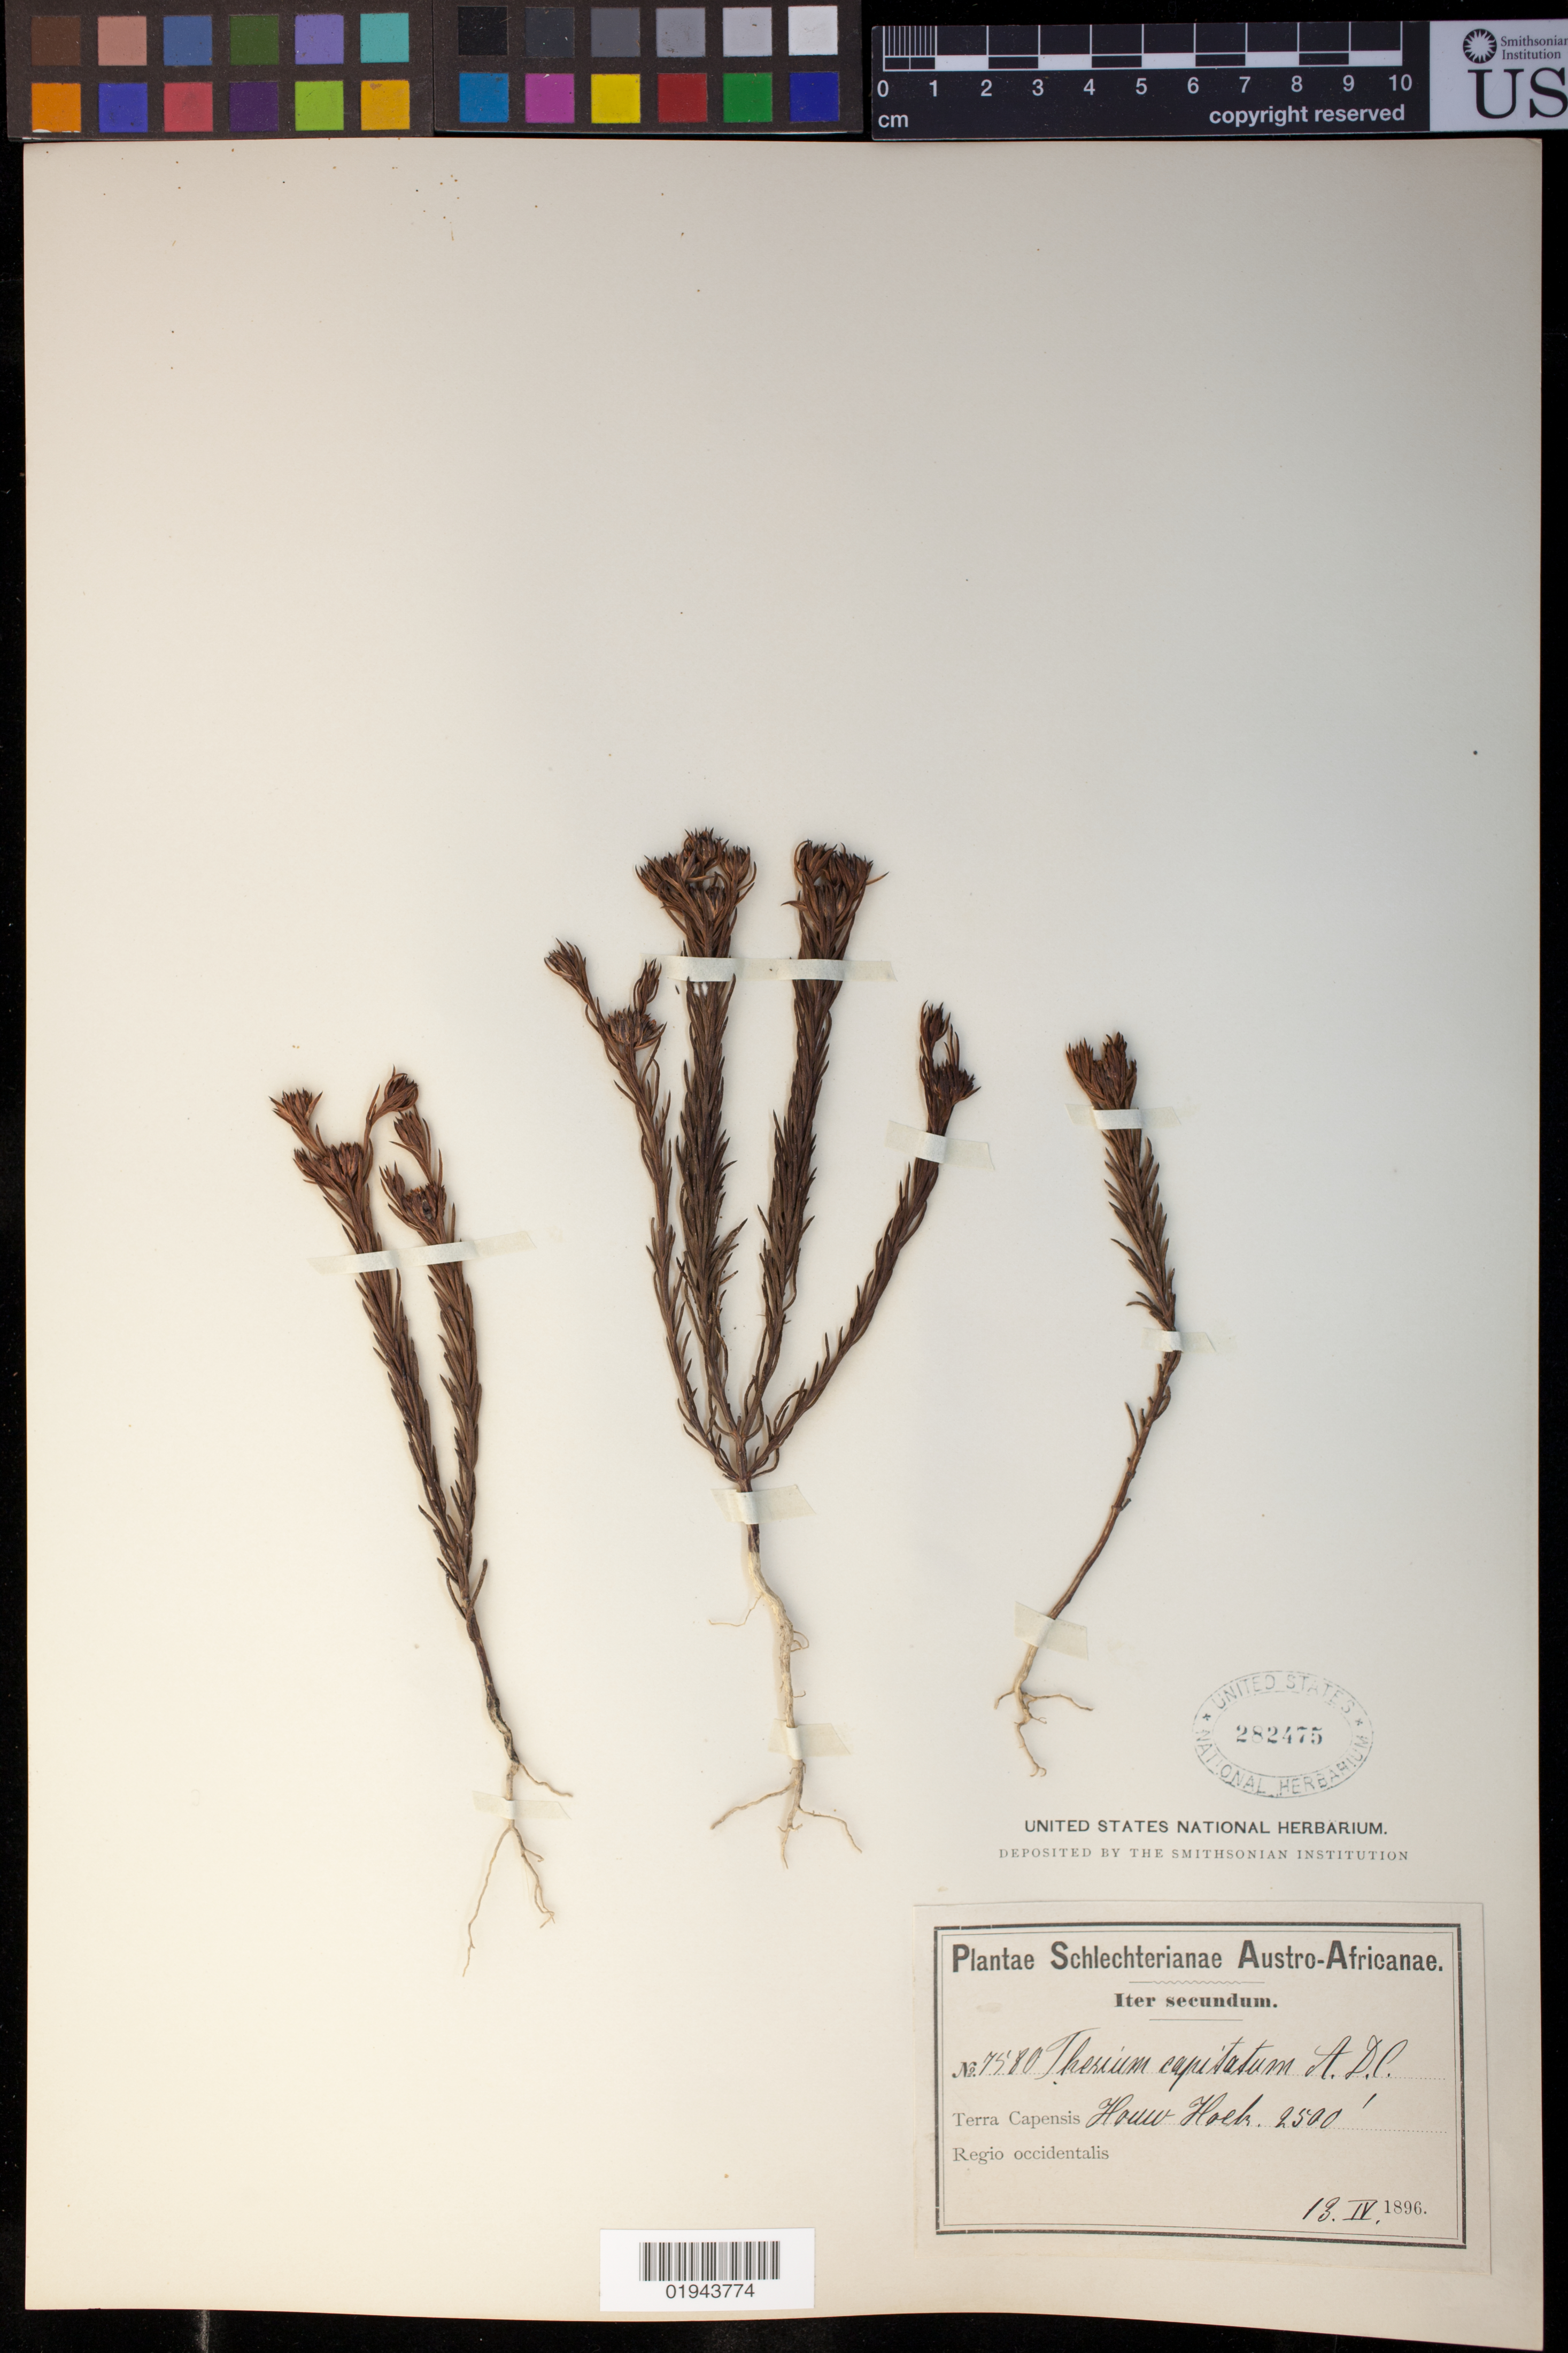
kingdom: Plantae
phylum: Tracheophyta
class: Magnoliopsida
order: Santalales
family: Thesiaceae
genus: Thesium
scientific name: Thesium capitatum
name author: L.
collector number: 7580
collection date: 1896-04-13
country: South Africa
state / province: Western Cape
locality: Houw Hoek Mountains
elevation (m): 762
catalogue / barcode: US 282475